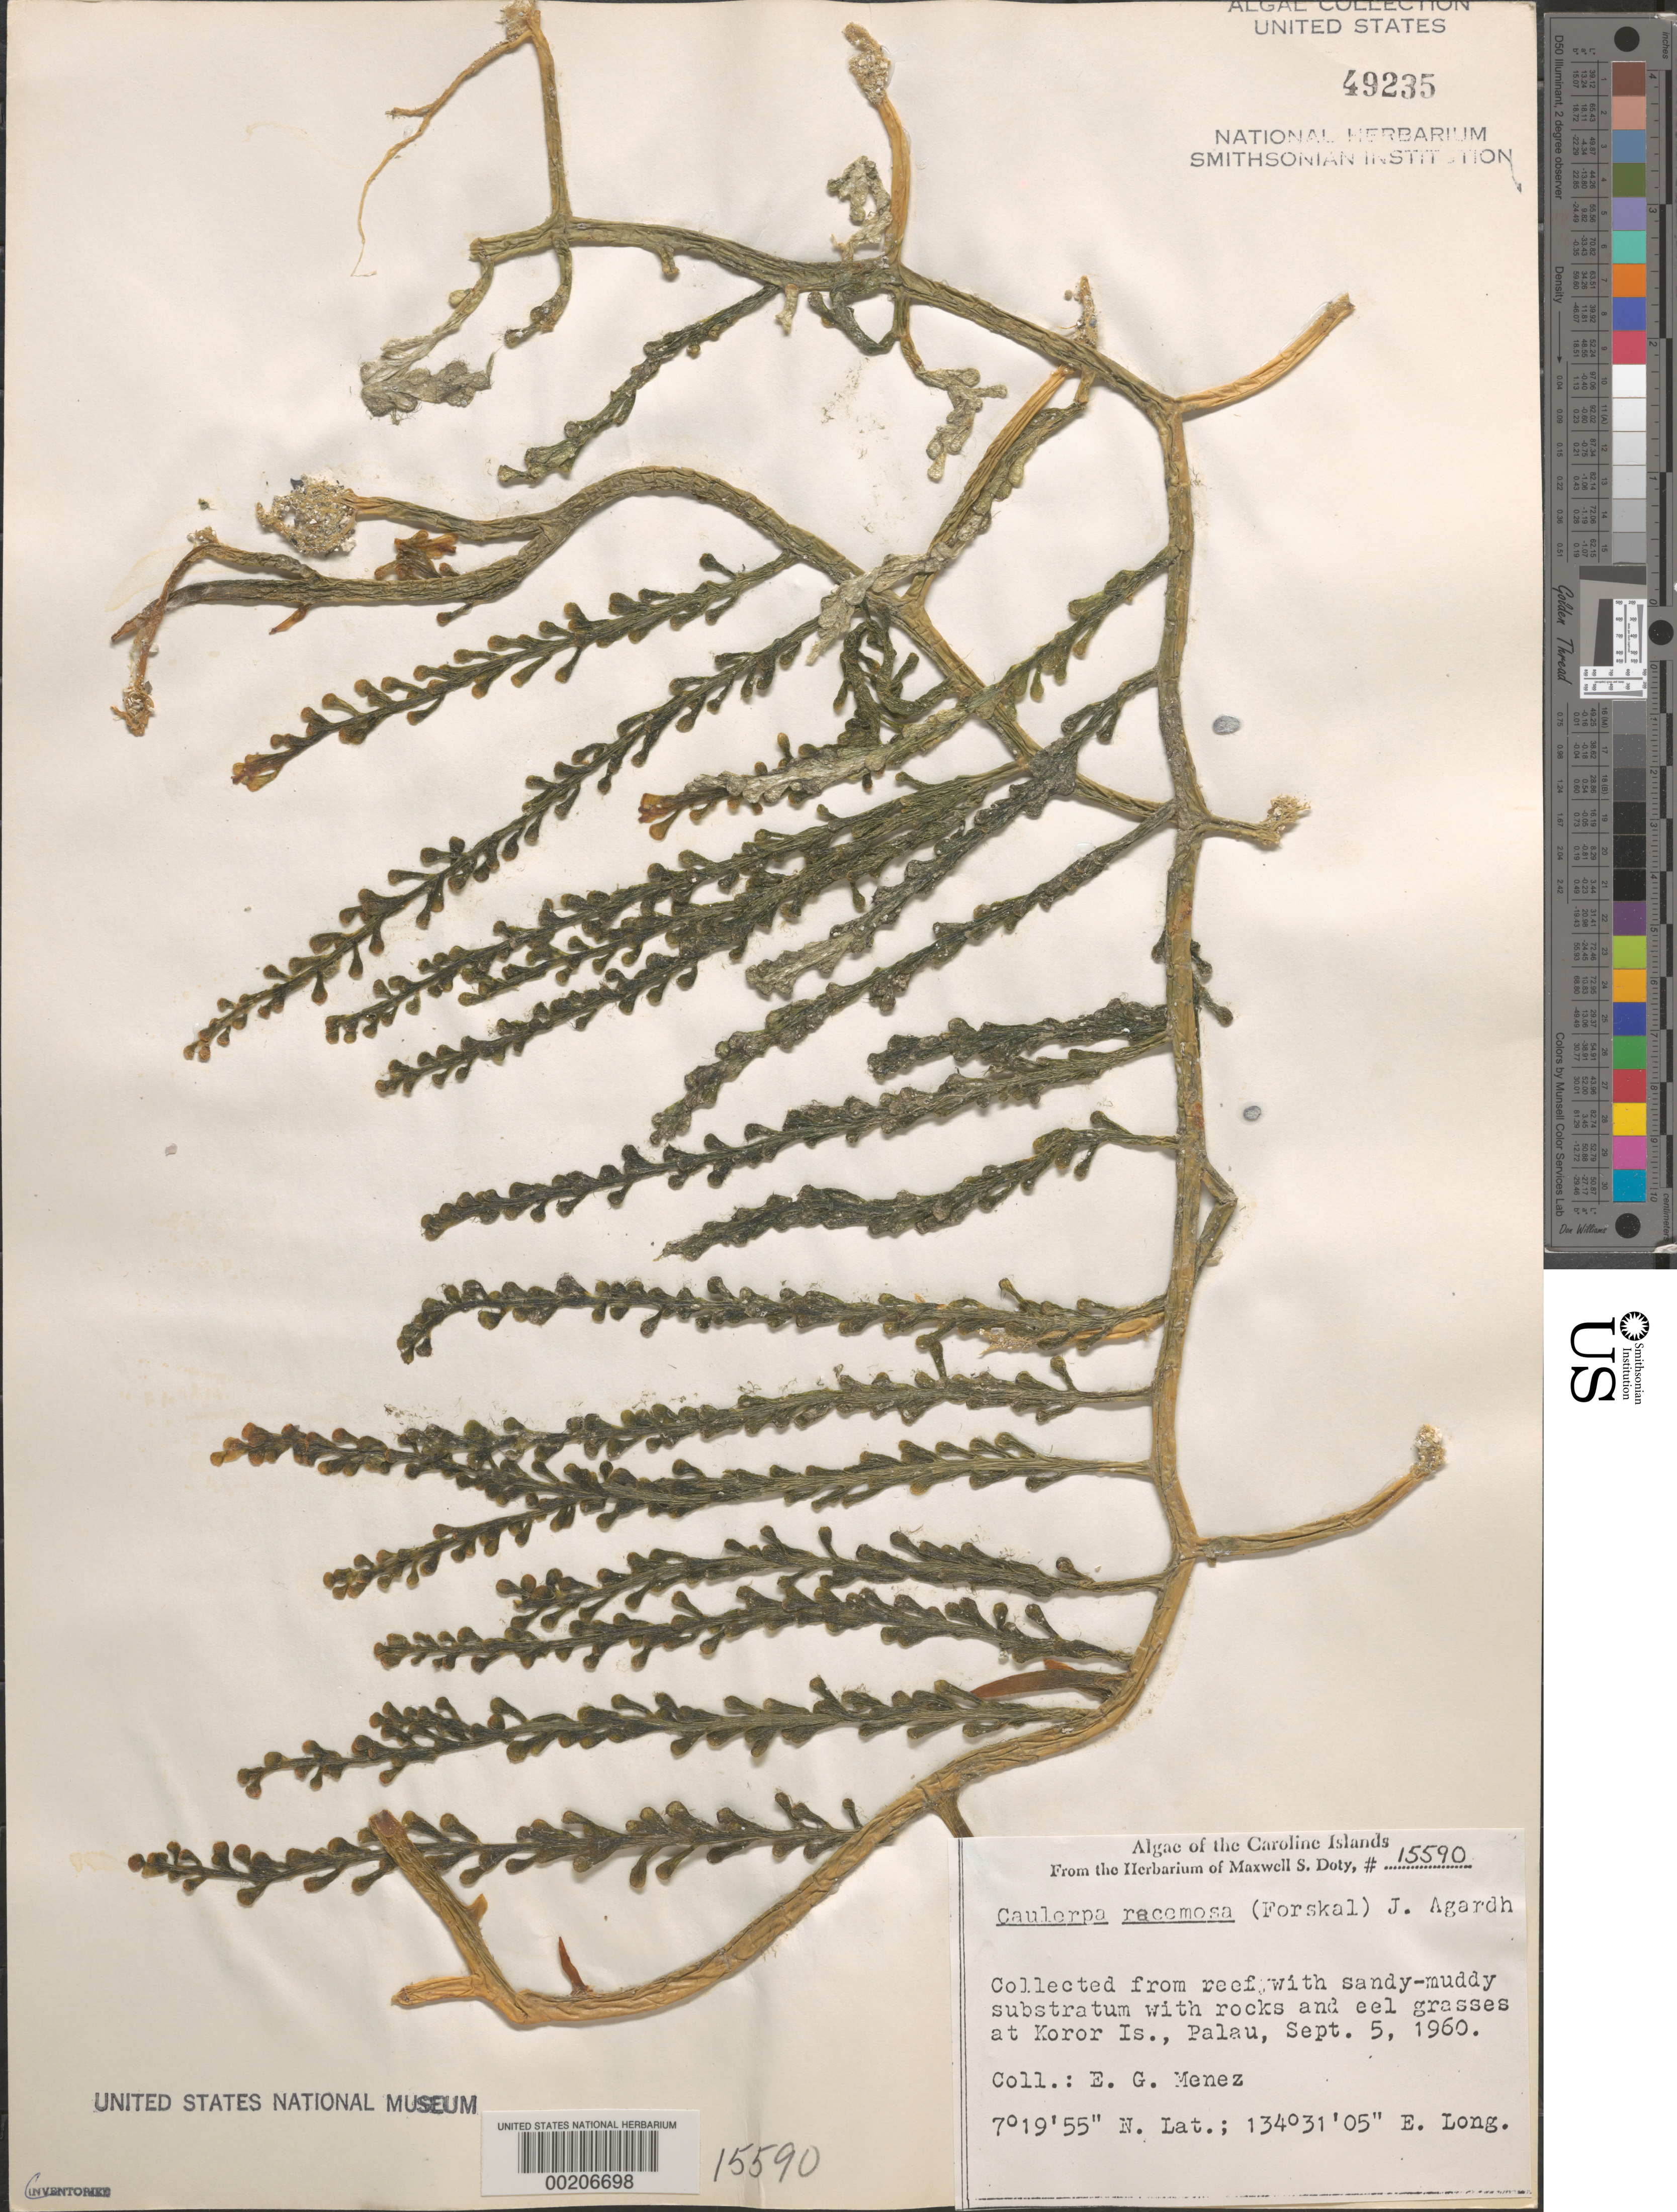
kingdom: Plantae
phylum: Chlorophyta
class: Ulvophyceae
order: Bryopsidales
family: Caulerpaceae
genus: Caulerpa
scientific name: Caulerpa racemosa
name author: (Forssk.) J. Agardh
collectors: Meñez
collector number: MSD 15590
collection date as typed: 05 Sep 1960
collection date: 1960-09-05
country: Palau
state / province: Koror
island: Oreor (Koror)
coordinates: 7 19' 55" N, 134 31' 05" E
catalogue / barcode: US 49235